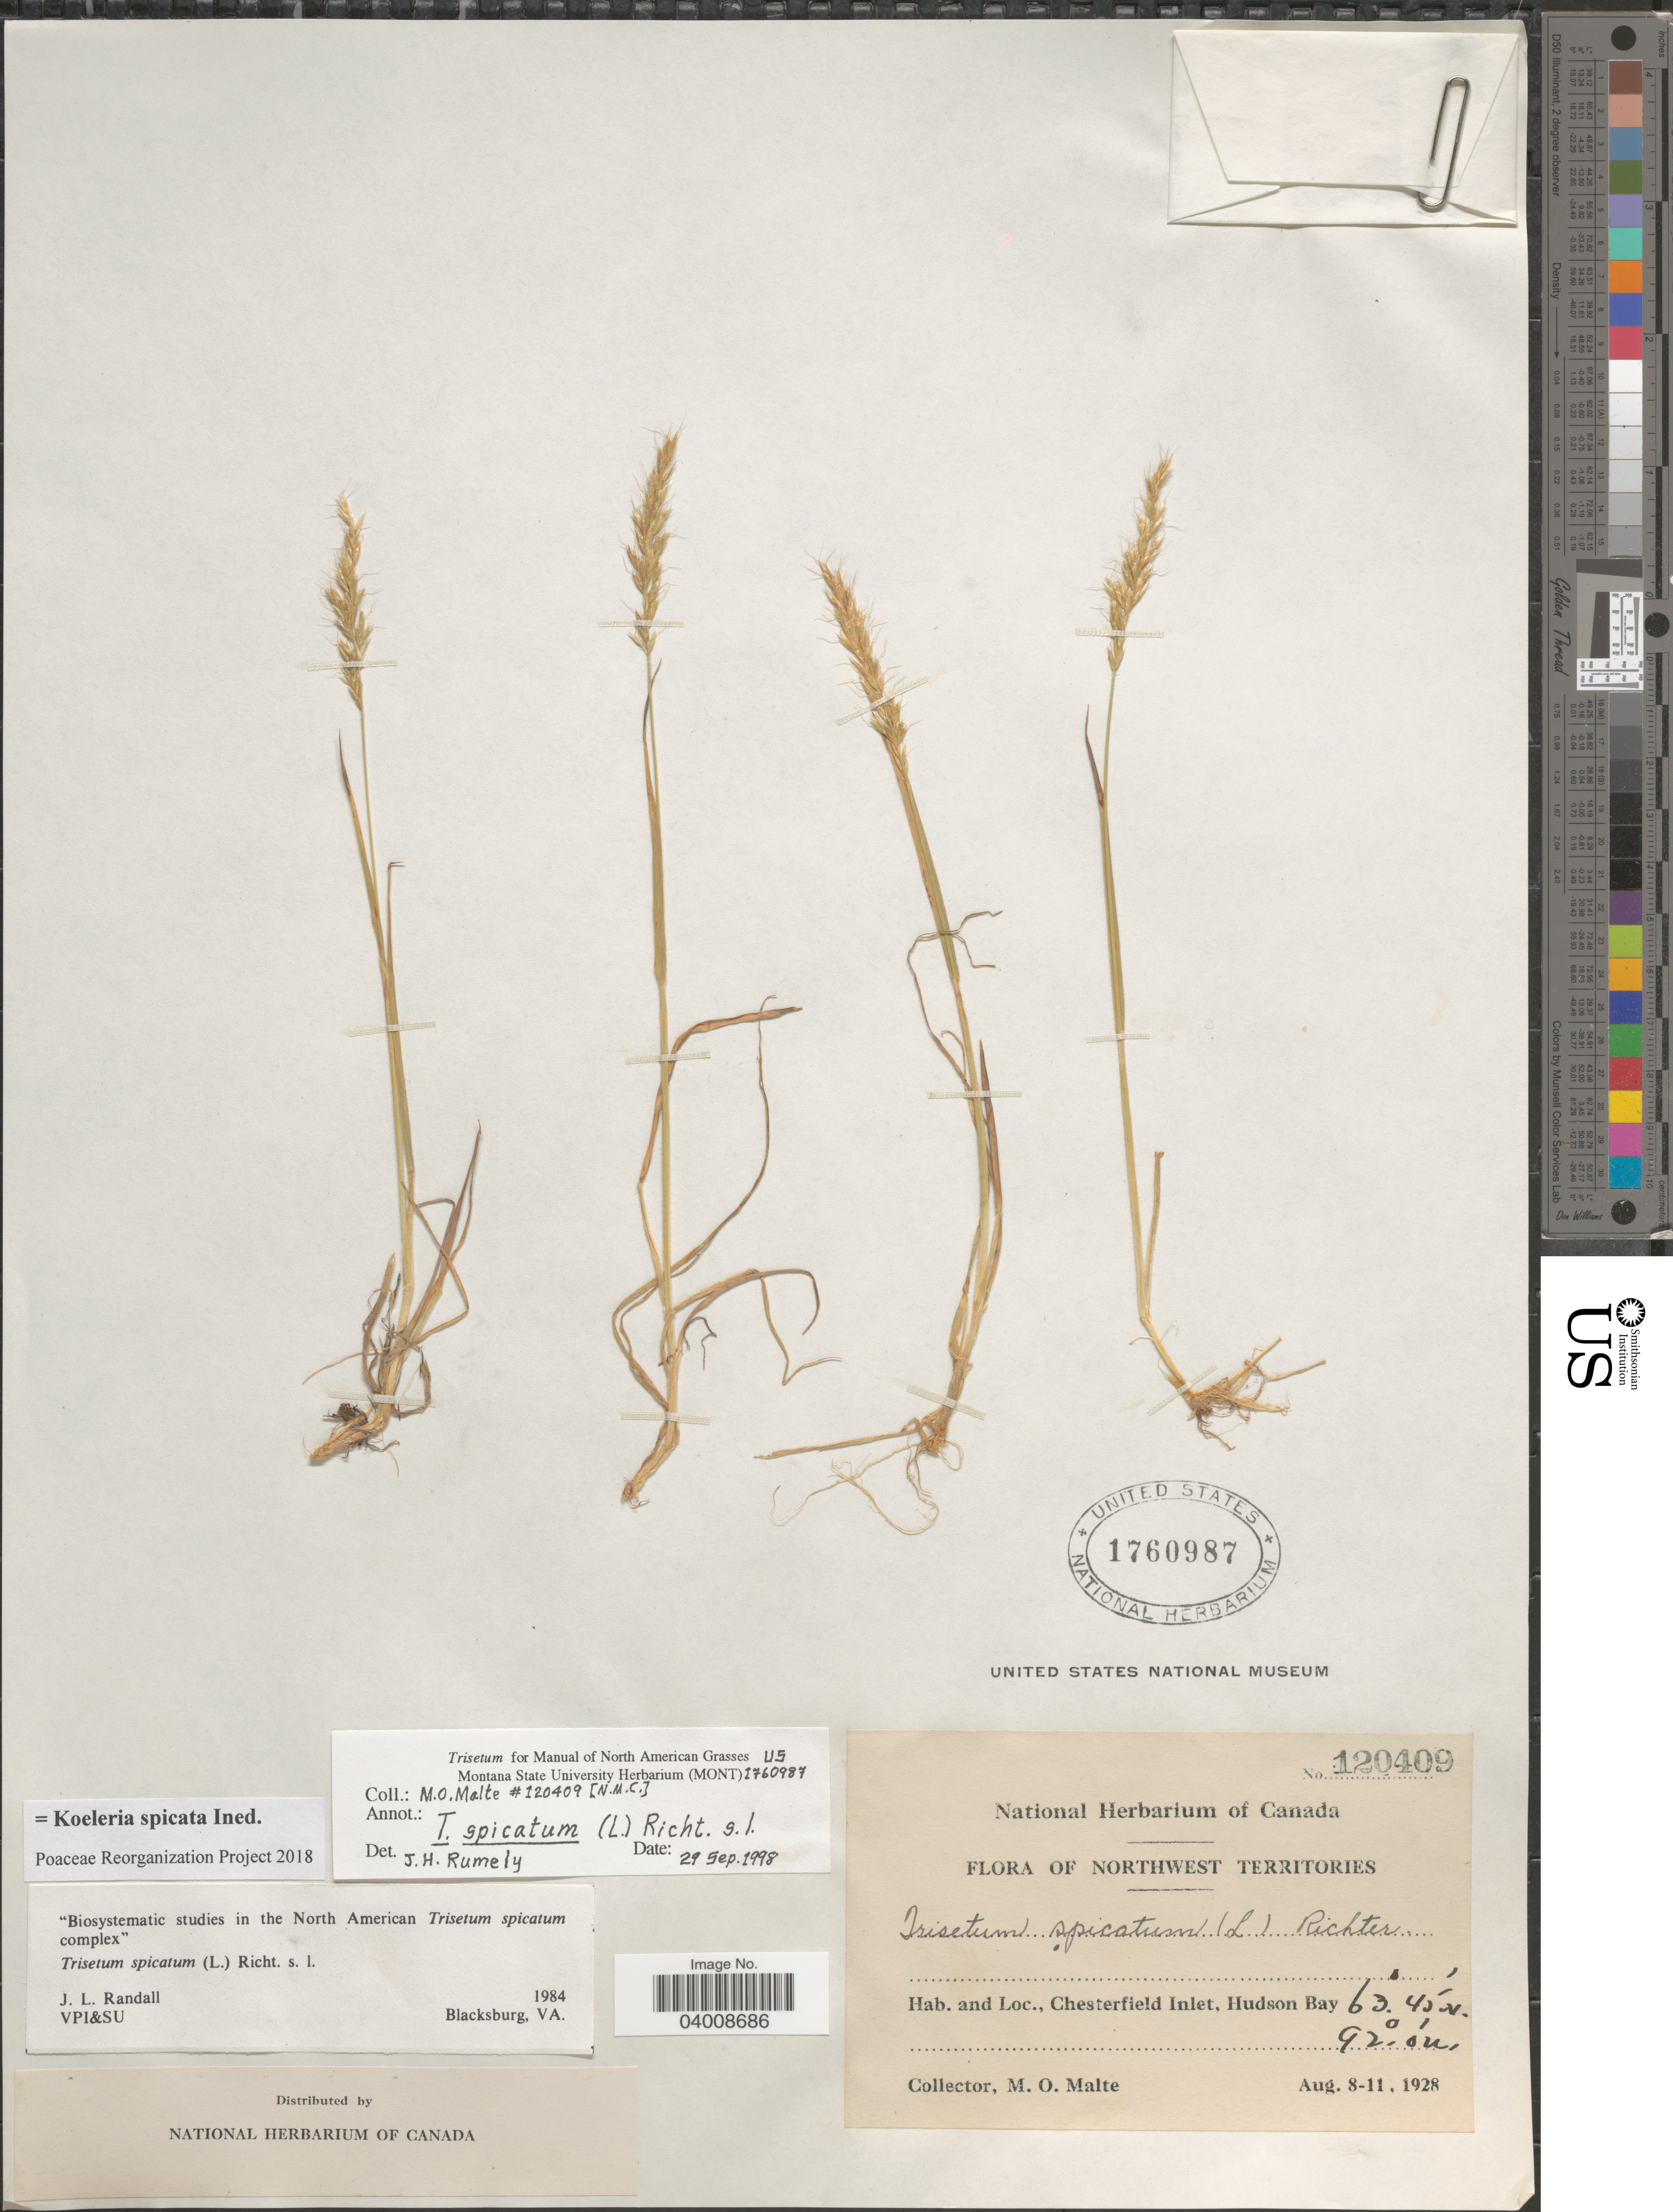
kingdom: Plantae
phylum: Tracheophyta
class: Liliopsida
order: Poales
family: Poaceae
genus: Koeleria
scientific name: Koeleria spicata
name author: (L.) Barberá et al.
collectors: M. O. Malte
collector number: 120409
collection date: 1928-08-08/1928-08-11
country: Canada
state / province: Northwest Territories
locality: Chesterfield Inlet, Hudson Bay.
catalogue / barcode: US 1760987